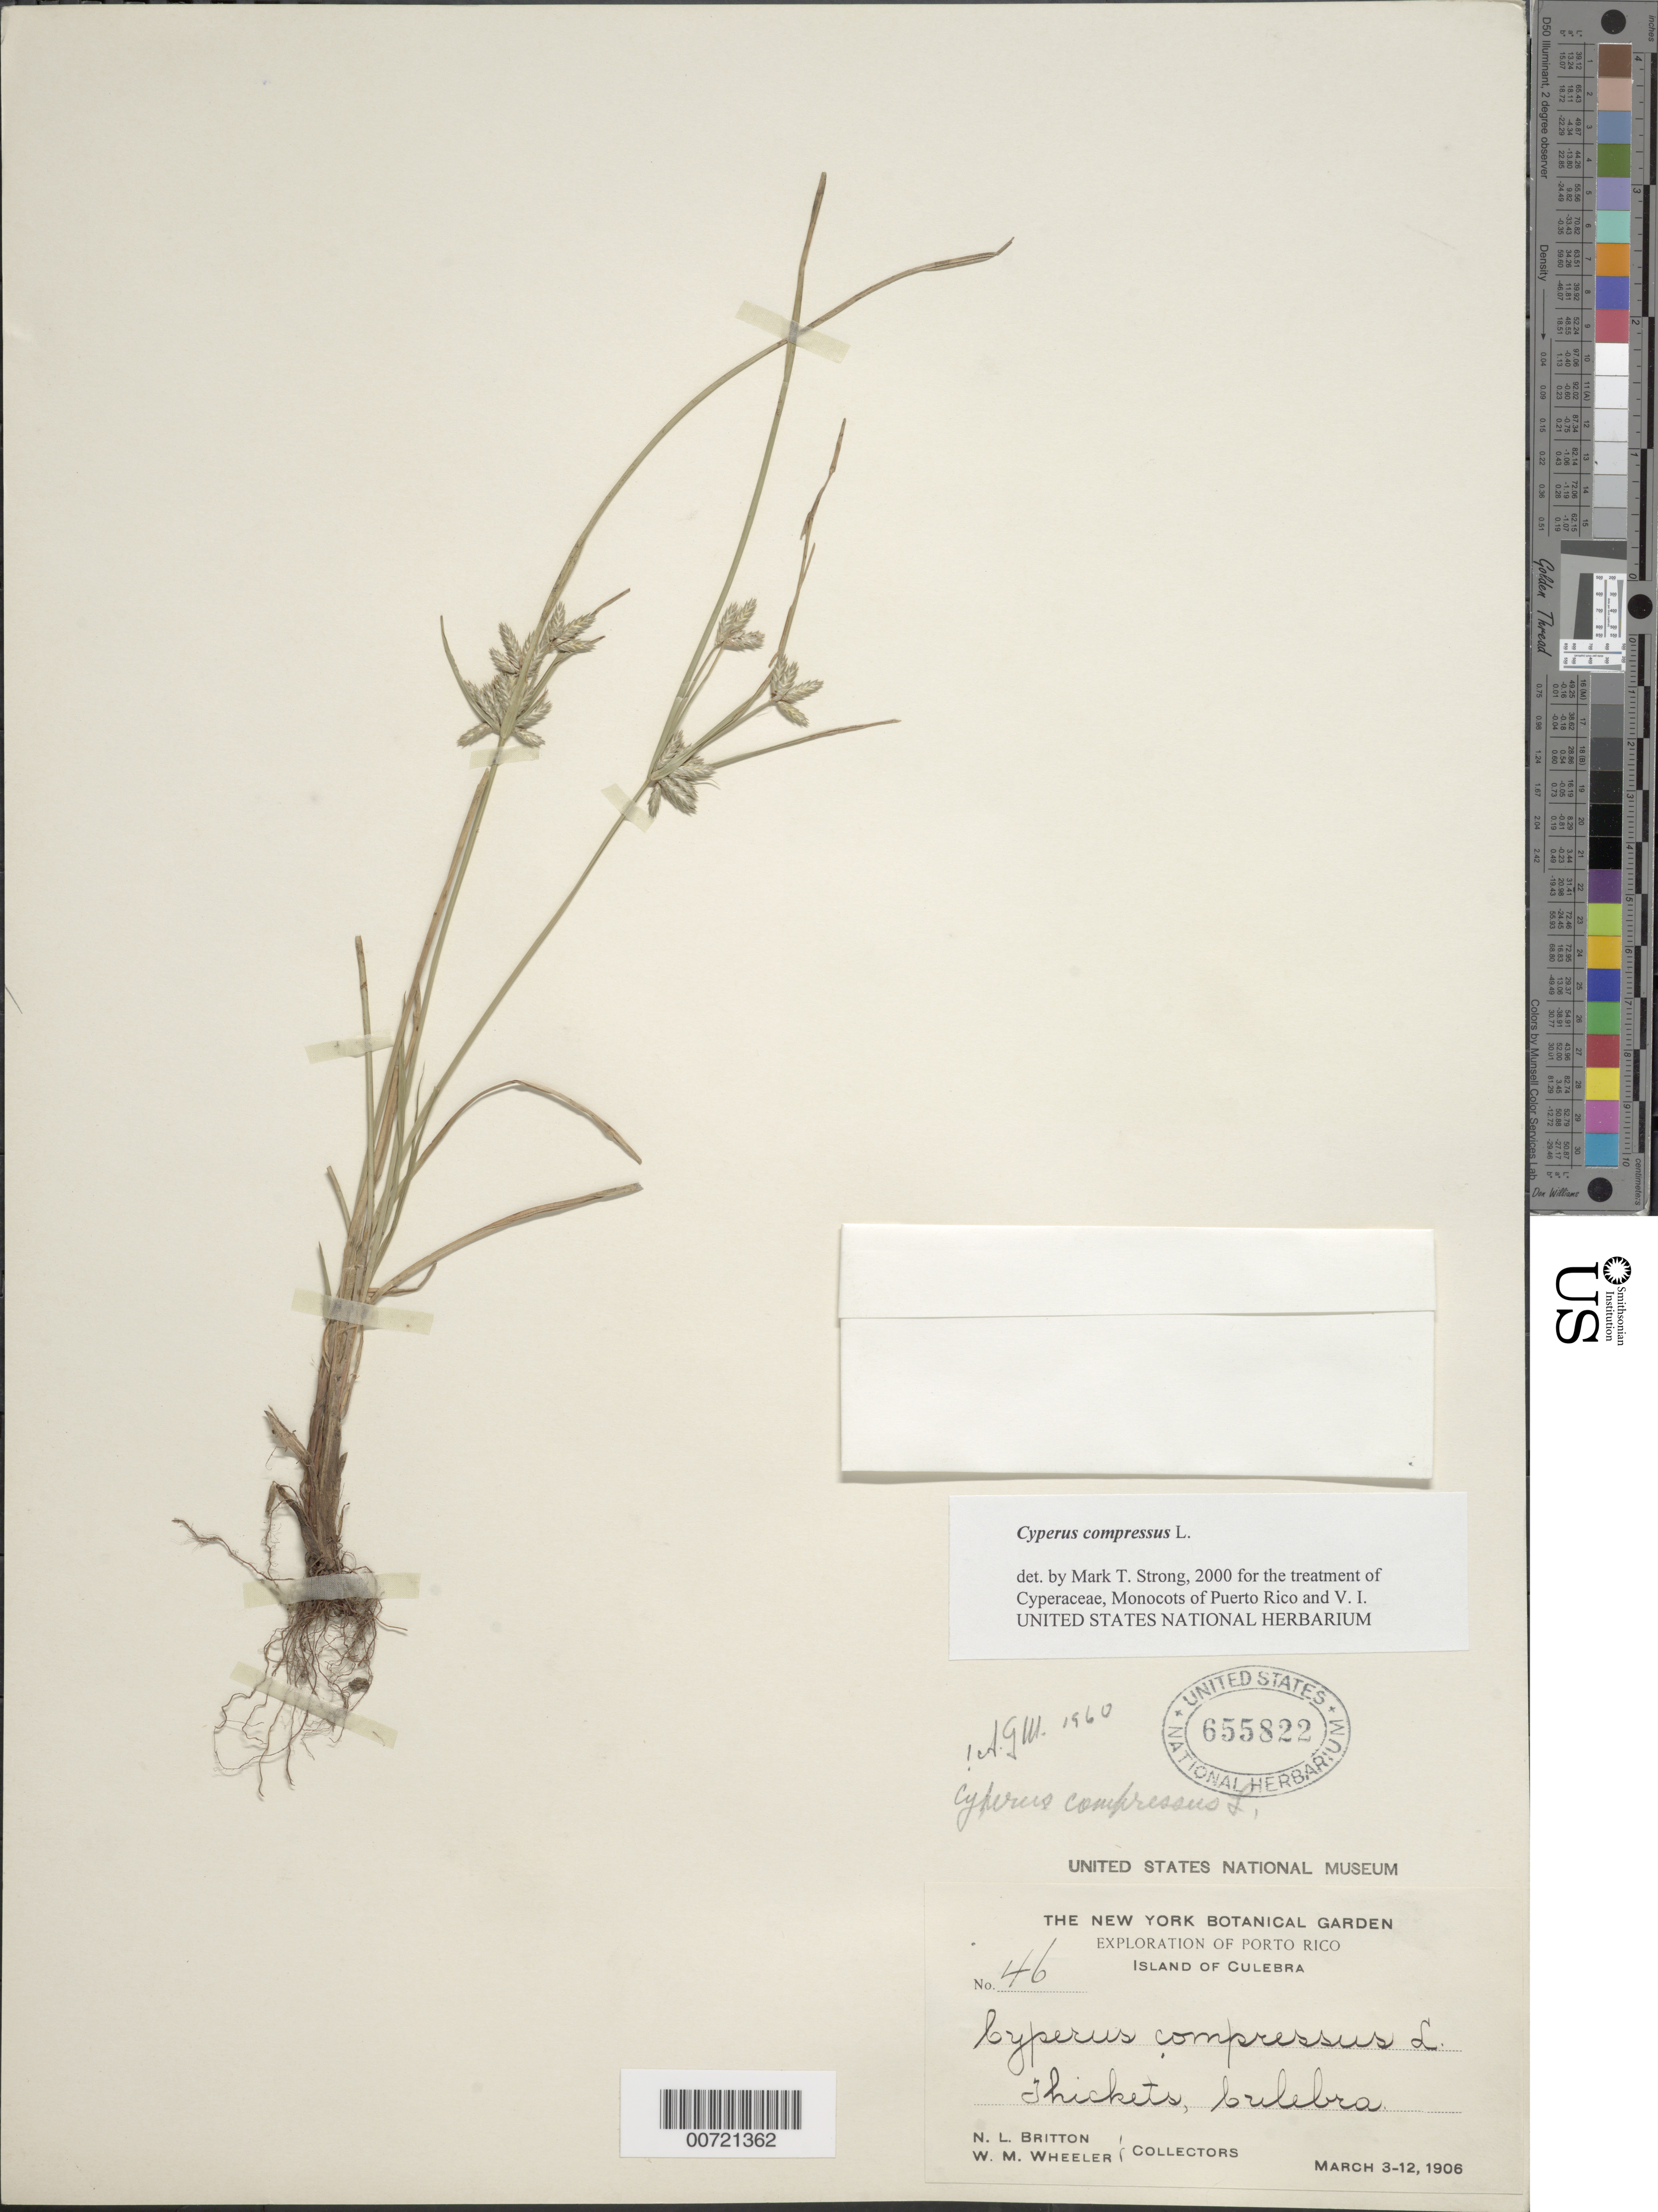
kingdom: Plantae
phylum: Tracheophyta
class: Liliopsida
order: Poales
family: Cyperaceae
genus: Cyperus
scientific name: Cyperus compressus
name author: L.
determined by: Strong, M. T., (US), Smithsonian Institution - National Museum of Natural History (UNITED STATES)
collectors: N. Britton & W. Wheeler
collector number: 46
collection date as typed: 03 Mar 1906 to 12 Mar 1906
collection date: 1906-03-03/1906-03-12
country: Puerto Rico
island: Culebra I.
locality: Culebra Island.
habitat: Thickets.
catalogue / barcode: US 655822